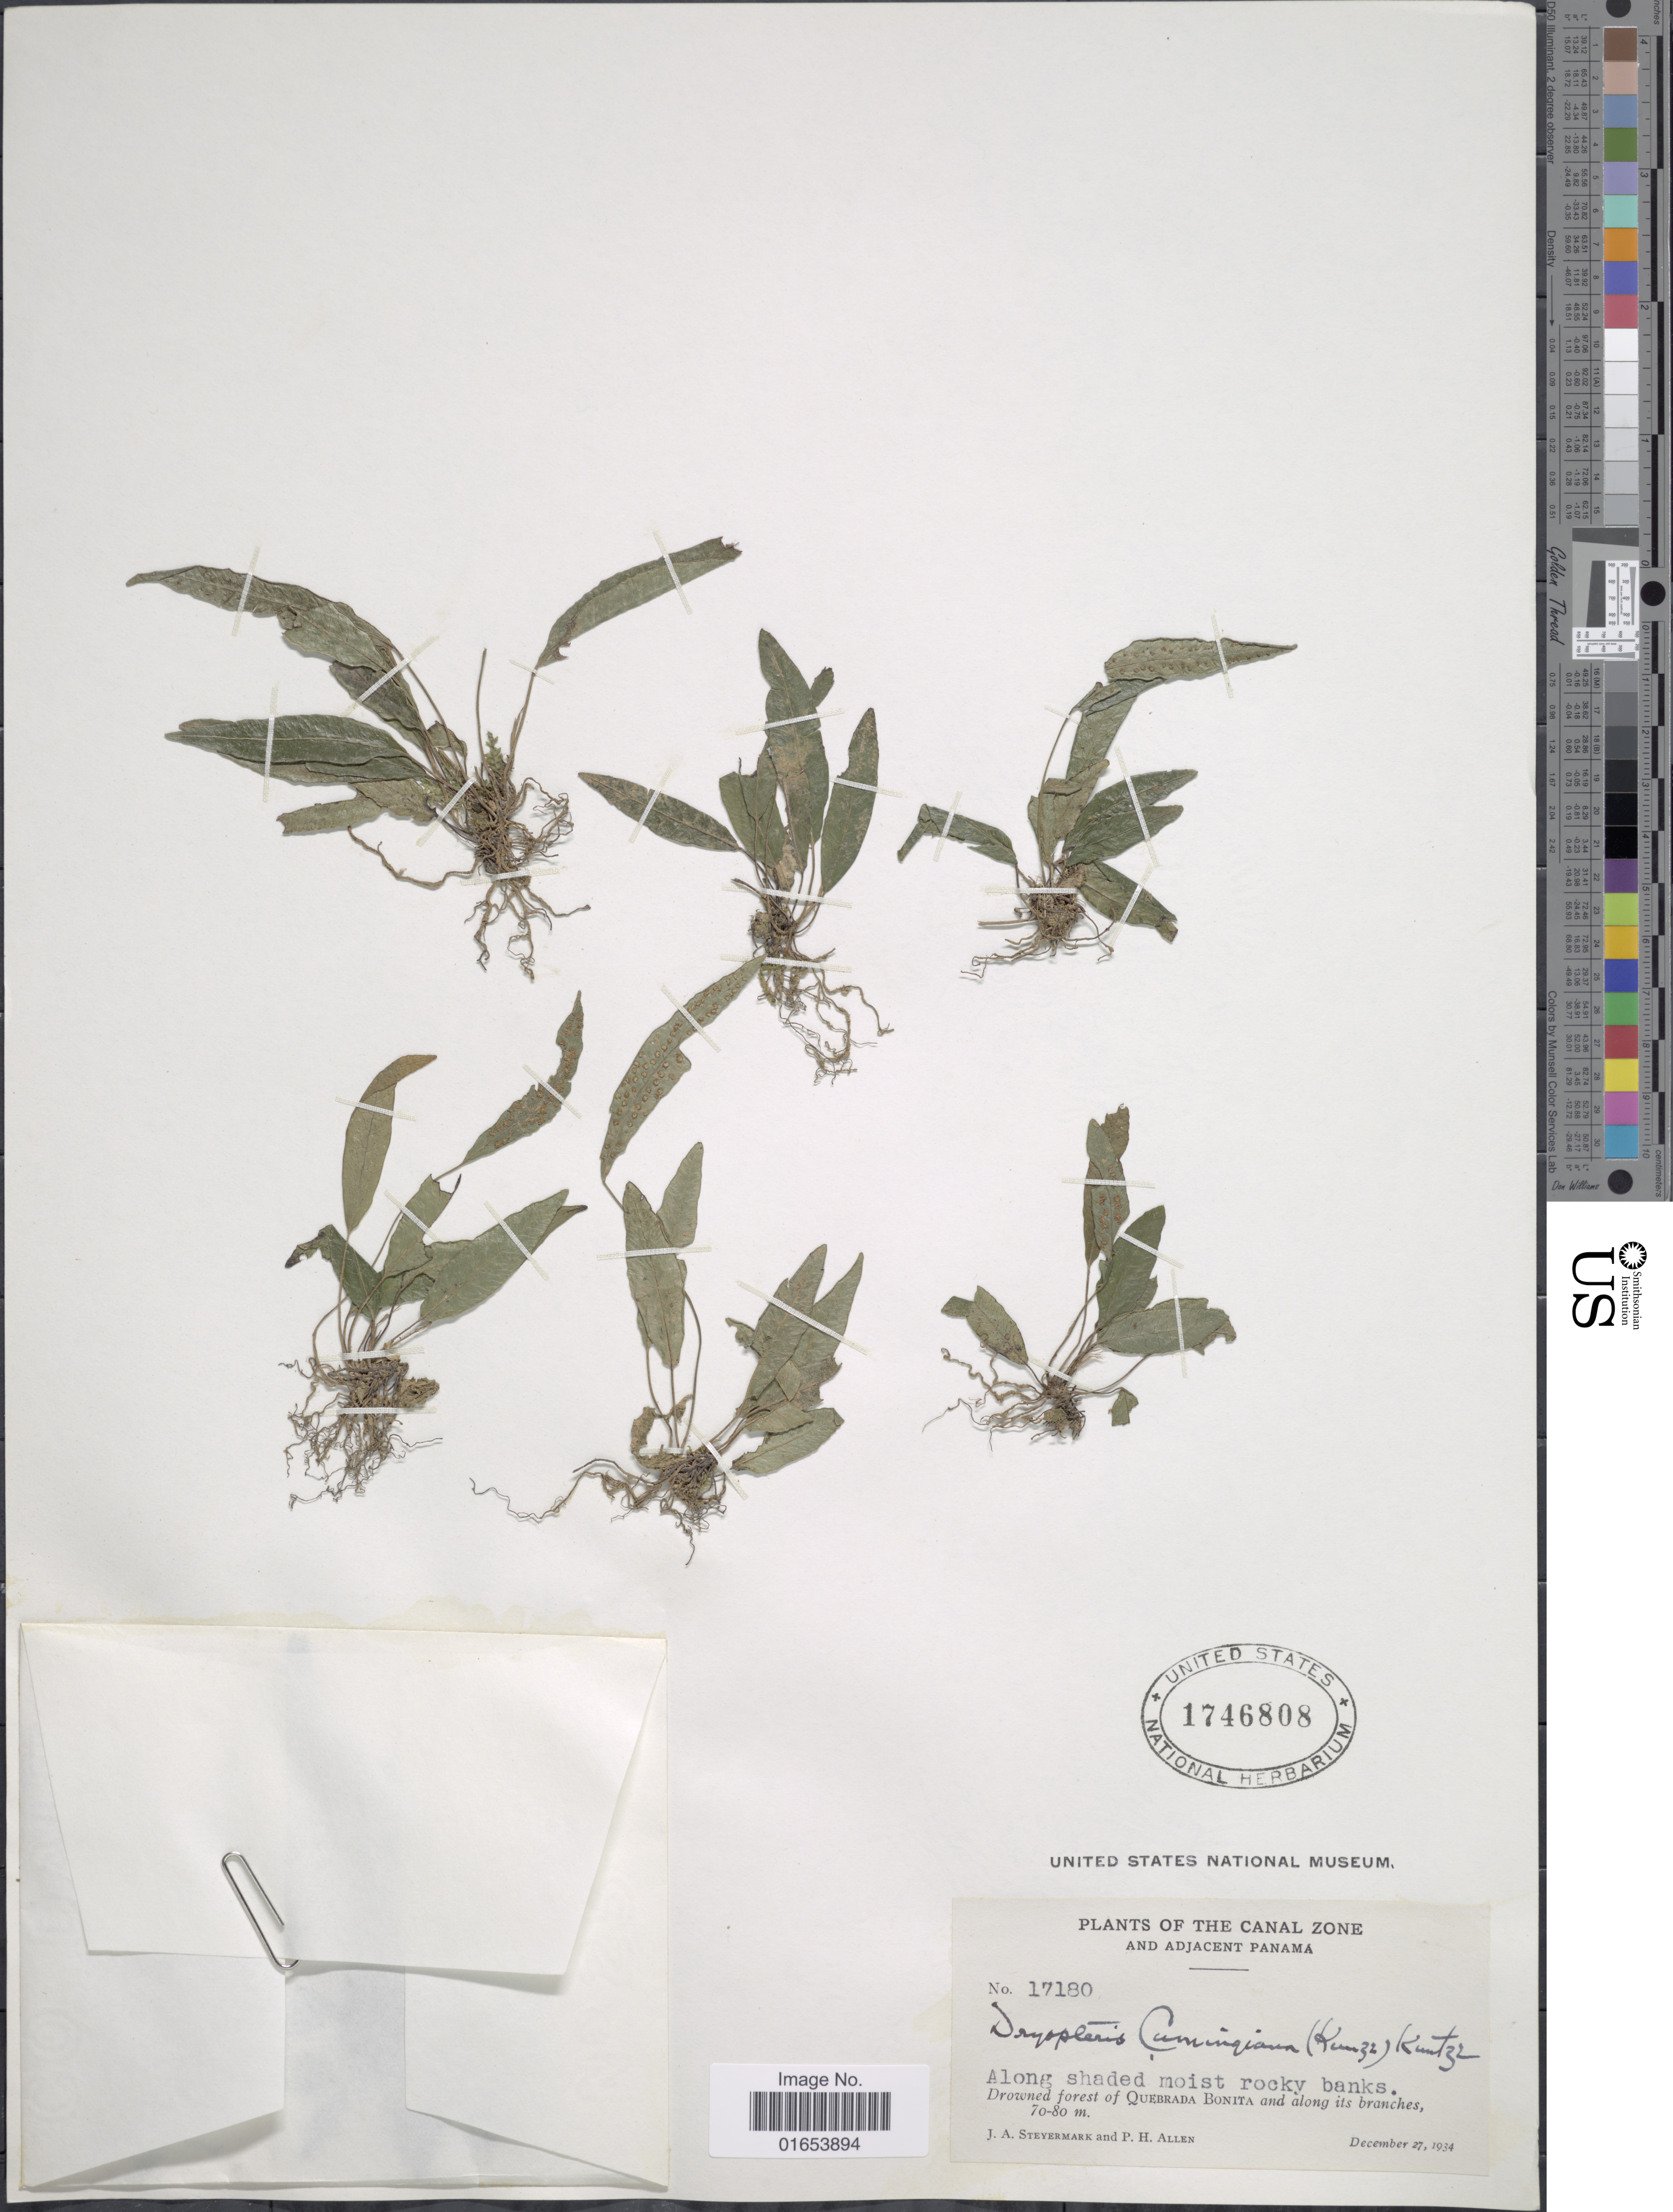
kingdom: Plantae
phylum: Tracheophyta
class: Polypodiopsida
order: Polypodiales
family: Thelypteridaceae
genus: Goniopteris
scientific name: Goniopteris cumingiana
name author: (Kunze) de Jonch. & Sen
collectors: J. Steyermark & P. H. Allen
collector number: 17180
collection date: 1934-12-27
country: Panama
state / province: Colón / Panamá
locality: Canal Zone and Adjacent Panama, drowned forest of Quebrada Bonita and along its branches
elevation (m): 70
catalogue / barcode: US 1746808